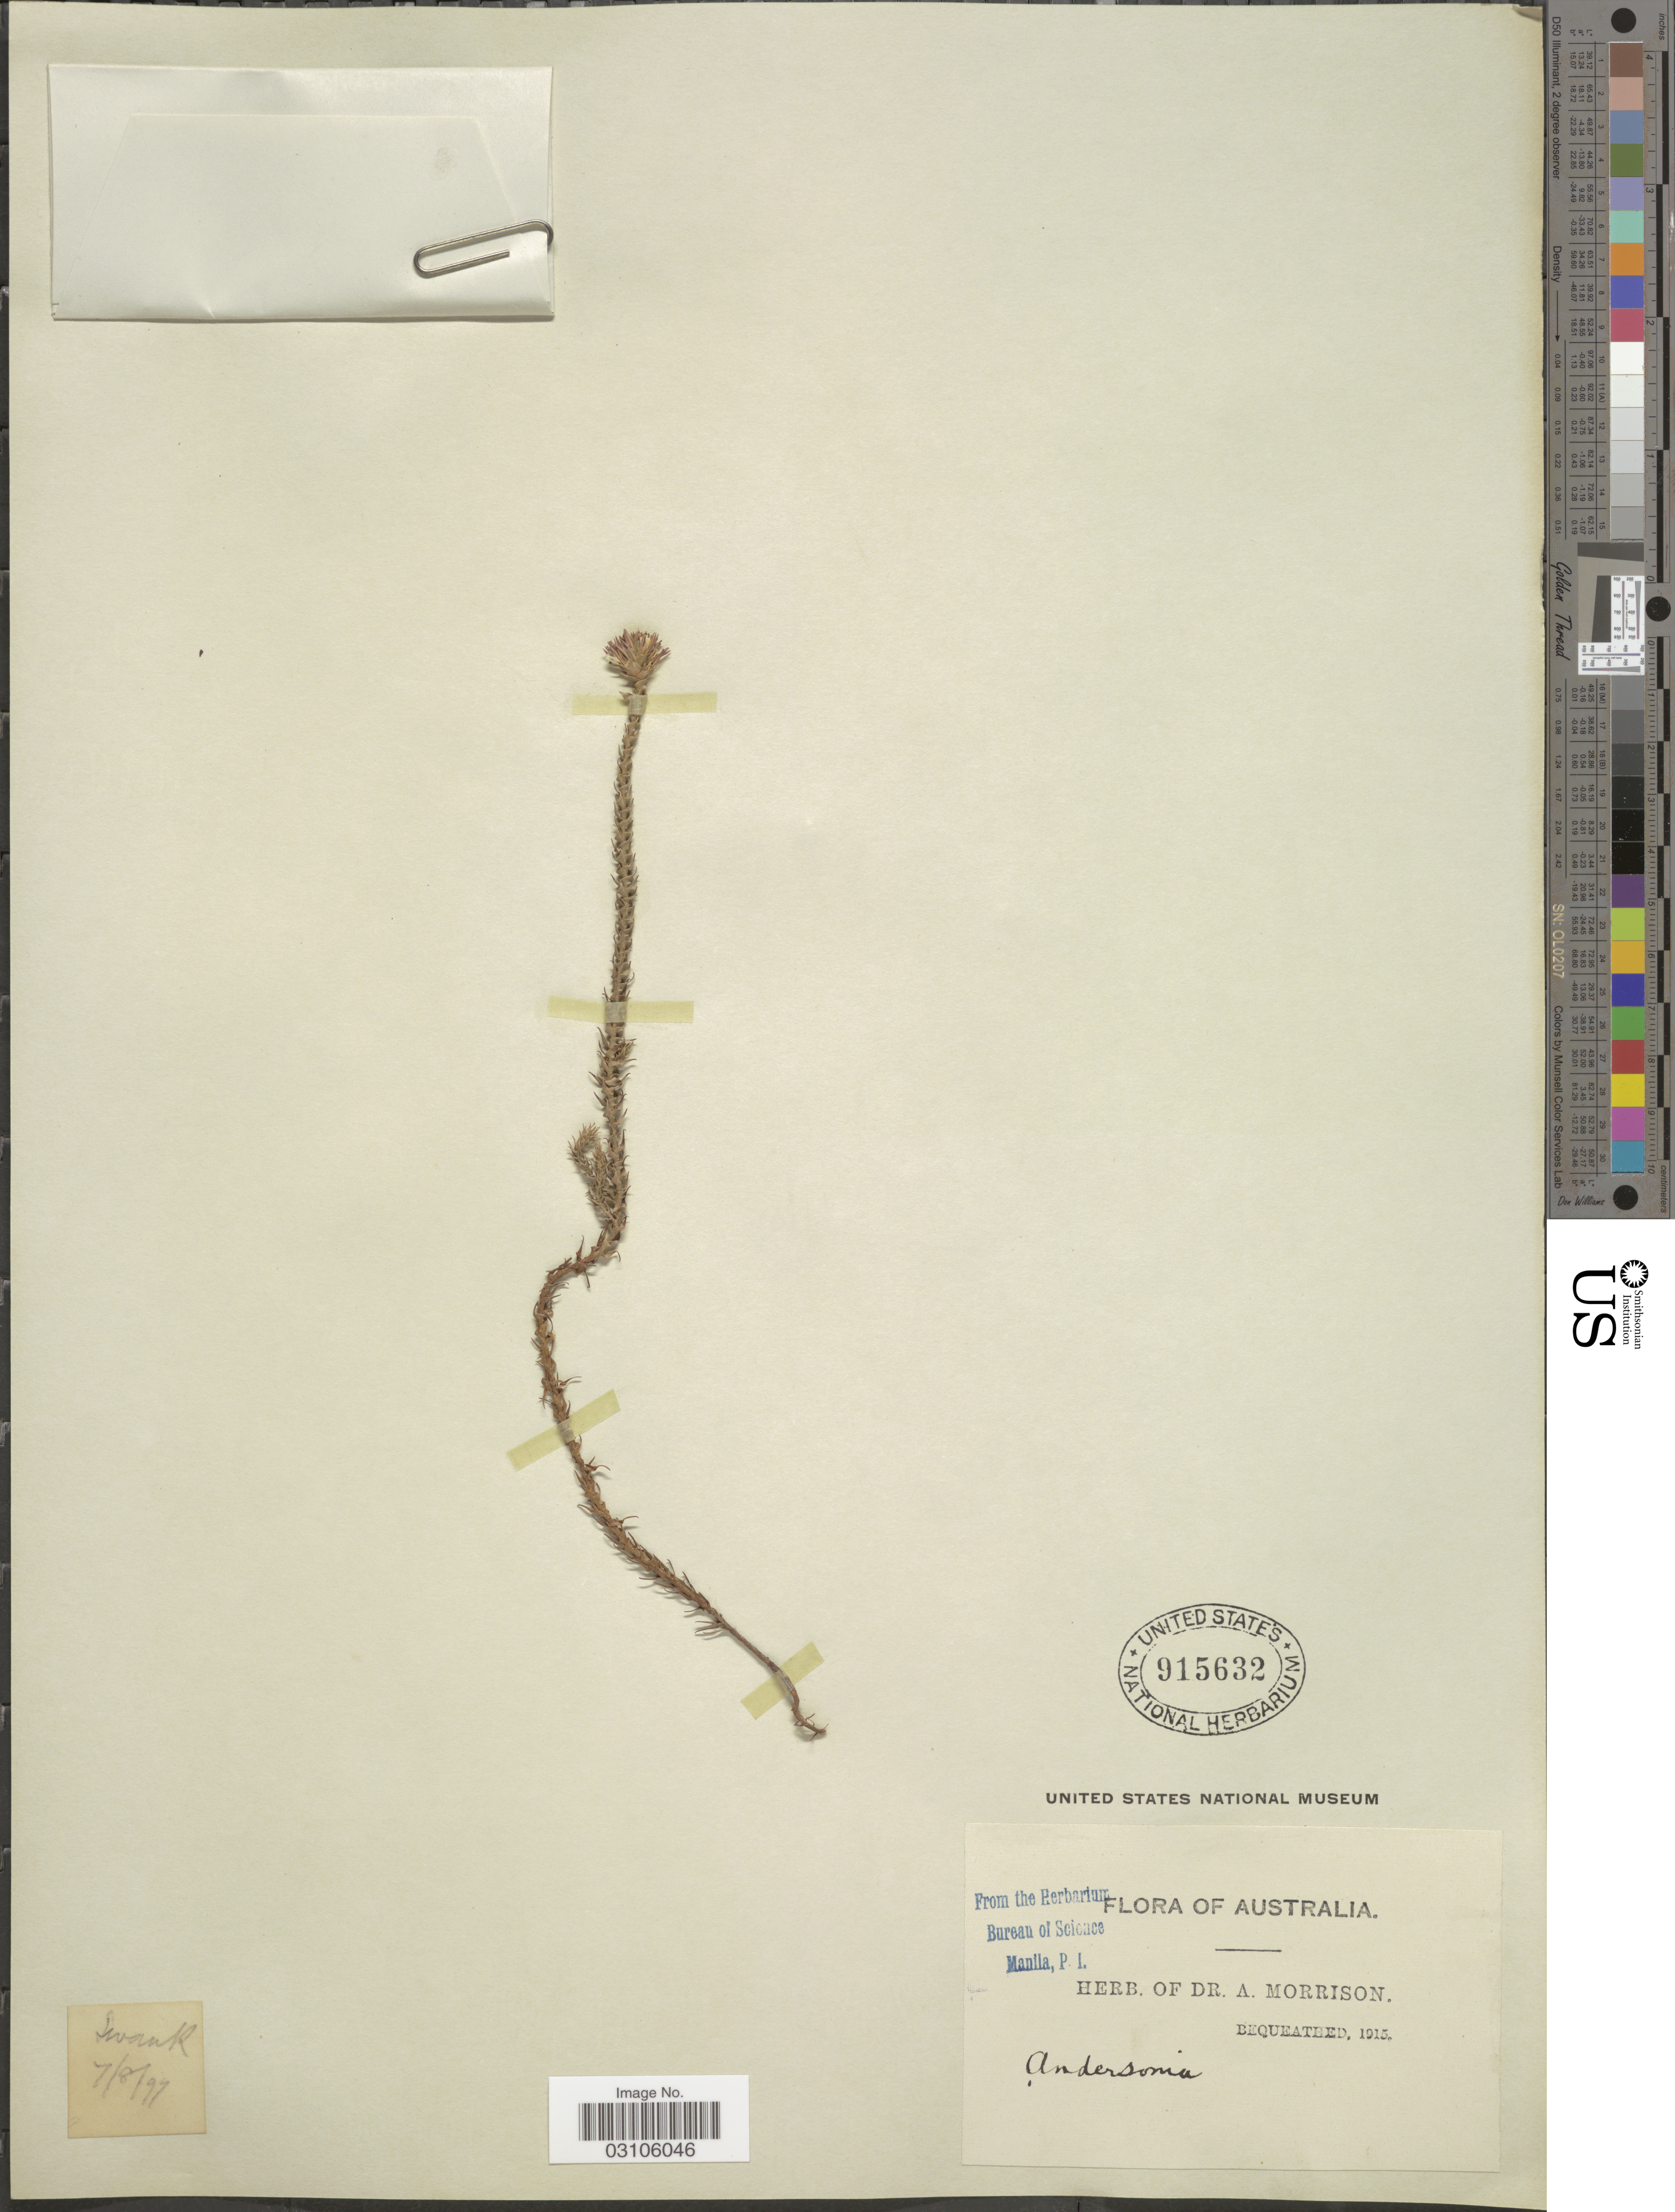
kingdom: Plantae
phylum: Tracheophyta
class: Magnoliopsida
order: Ericales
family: Ericaceae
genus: Andersonia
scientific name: Andersonia sp.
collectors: ex herb. Dr. A. Morrison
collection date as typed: Transcribed d/m/y: 7/8/97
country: Australia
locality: Swan R.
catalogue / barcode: US 915632